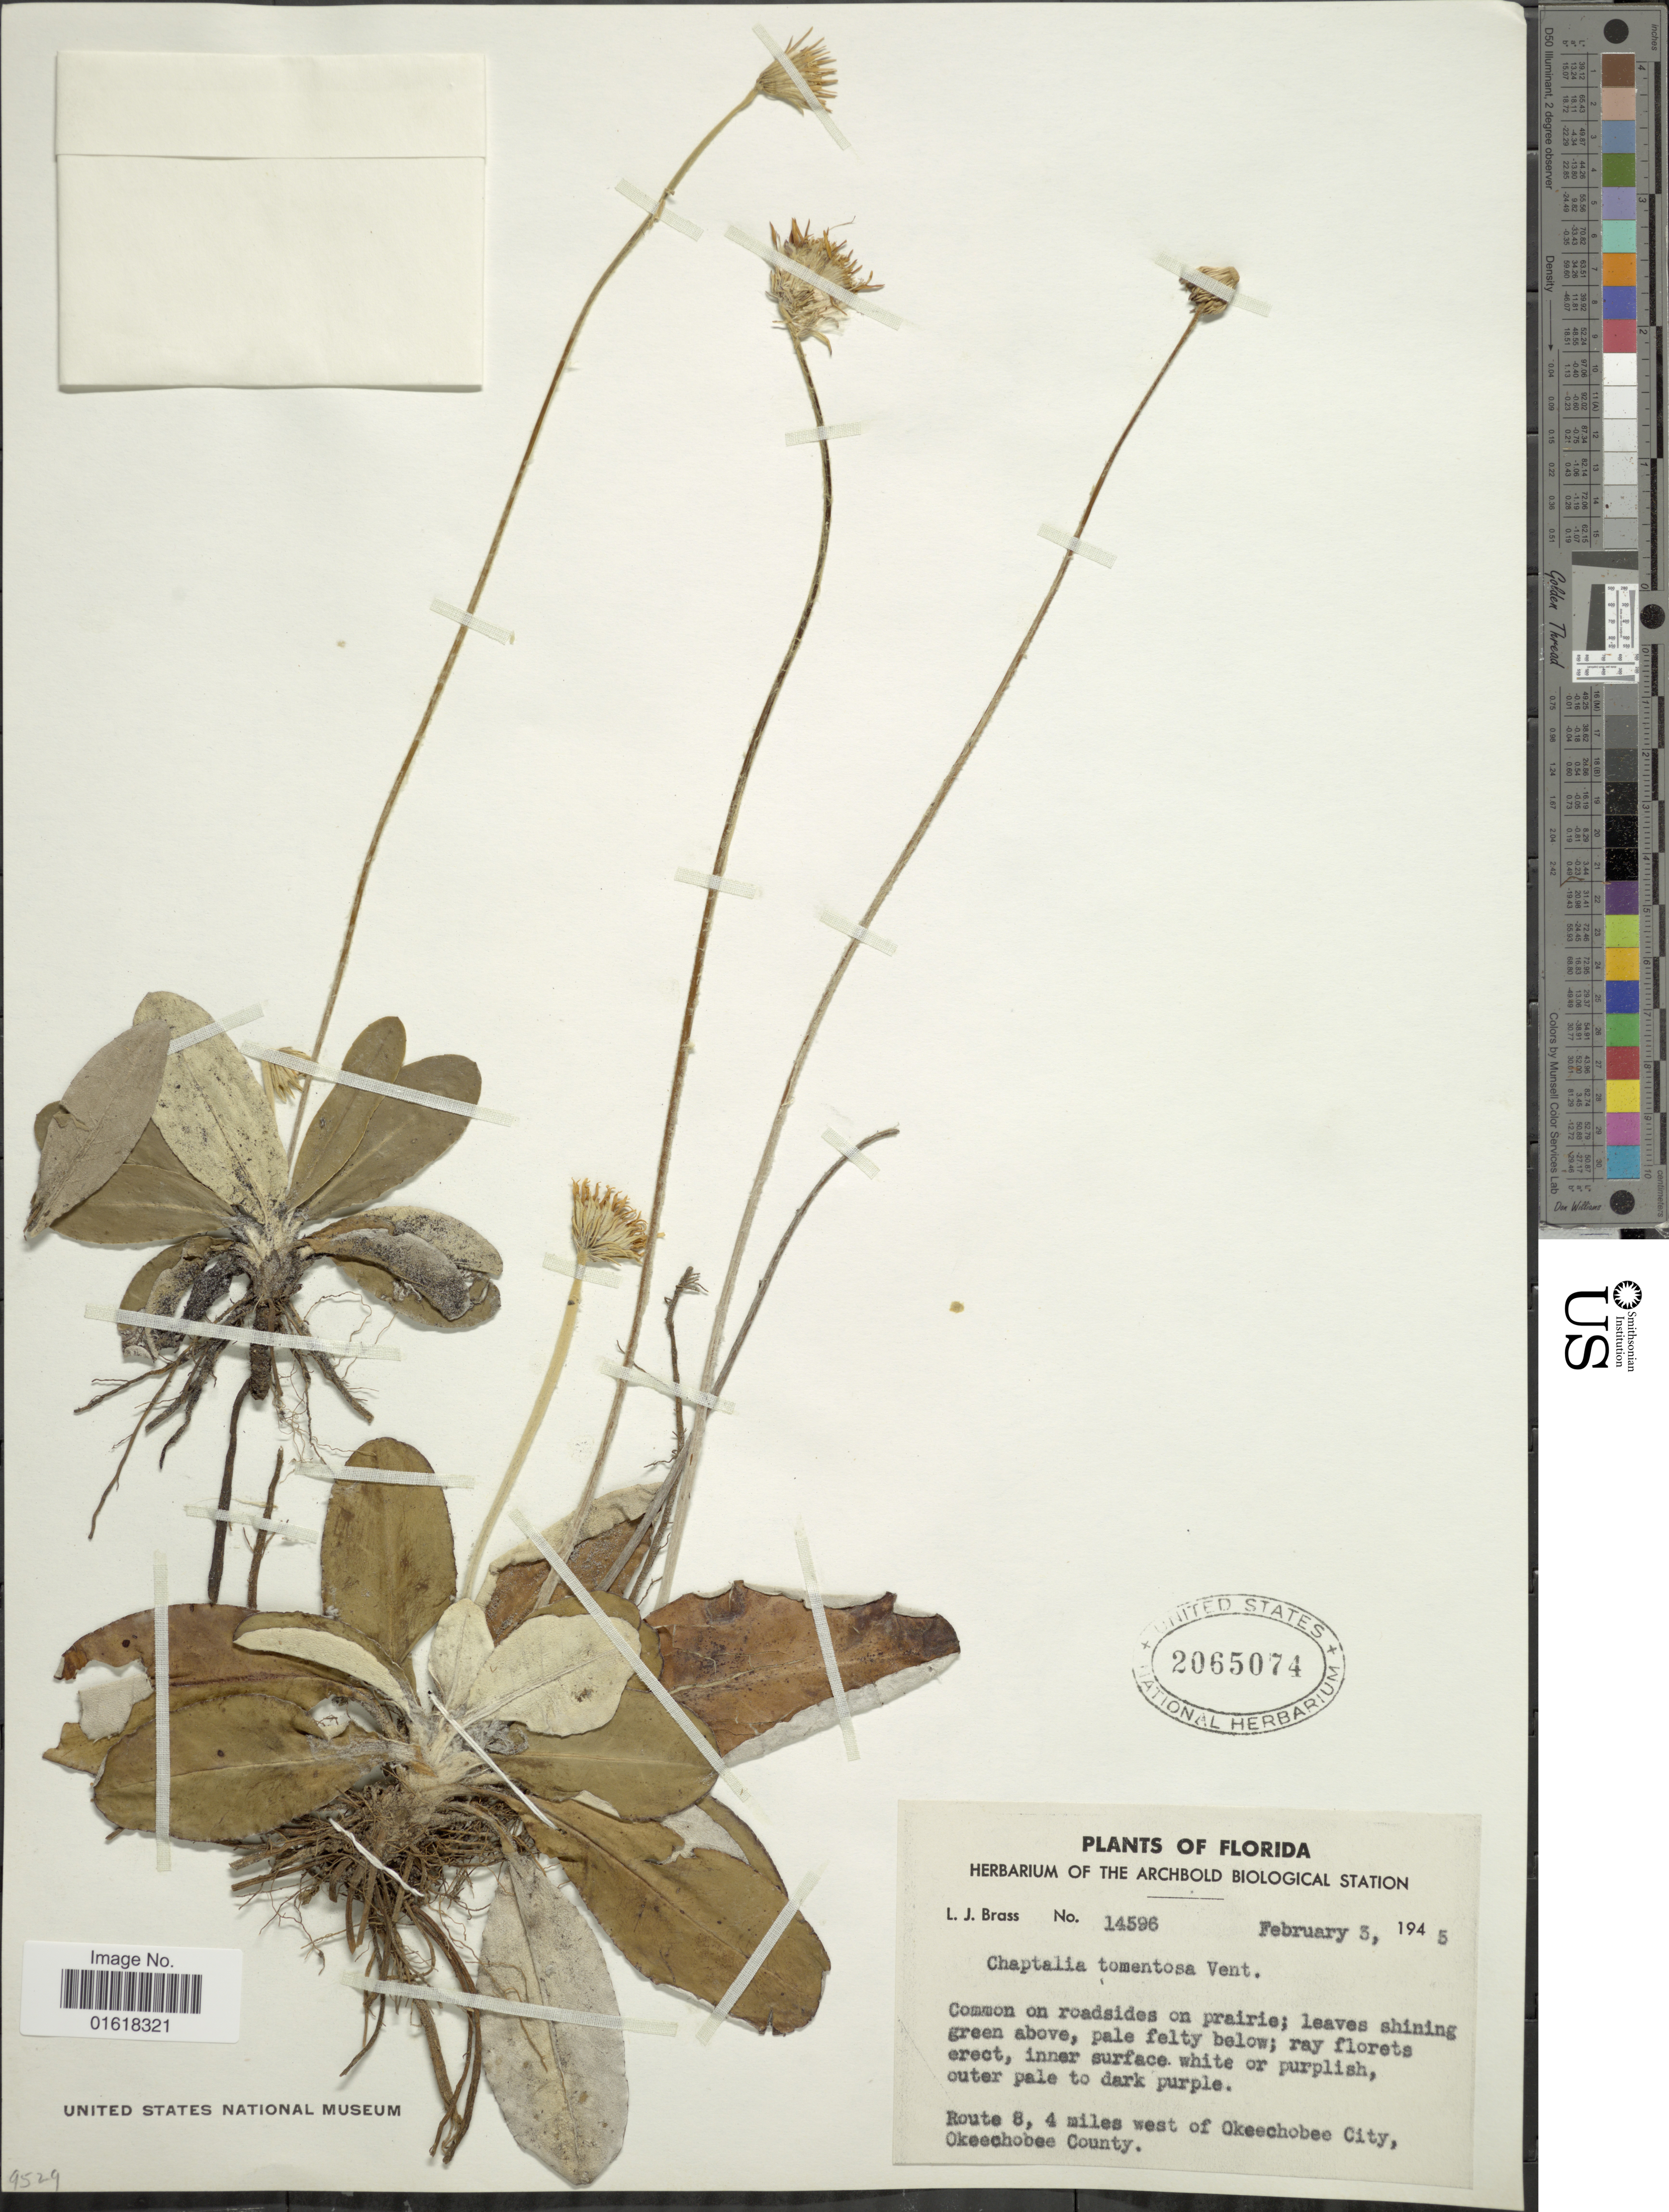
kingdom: Plantae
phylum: Tracheophyta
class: Magnoliopsida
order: Asterales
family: Asteraceae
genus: Chaptalia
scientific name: Chaptalia tomentosa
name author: Vent.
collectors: L. J. Brass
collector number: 14596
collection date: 1945-02-03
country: United States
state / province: Florida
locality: Route 8, 4 miles west of Okeechobee City, Okeechobee County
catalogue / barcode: US 2065074